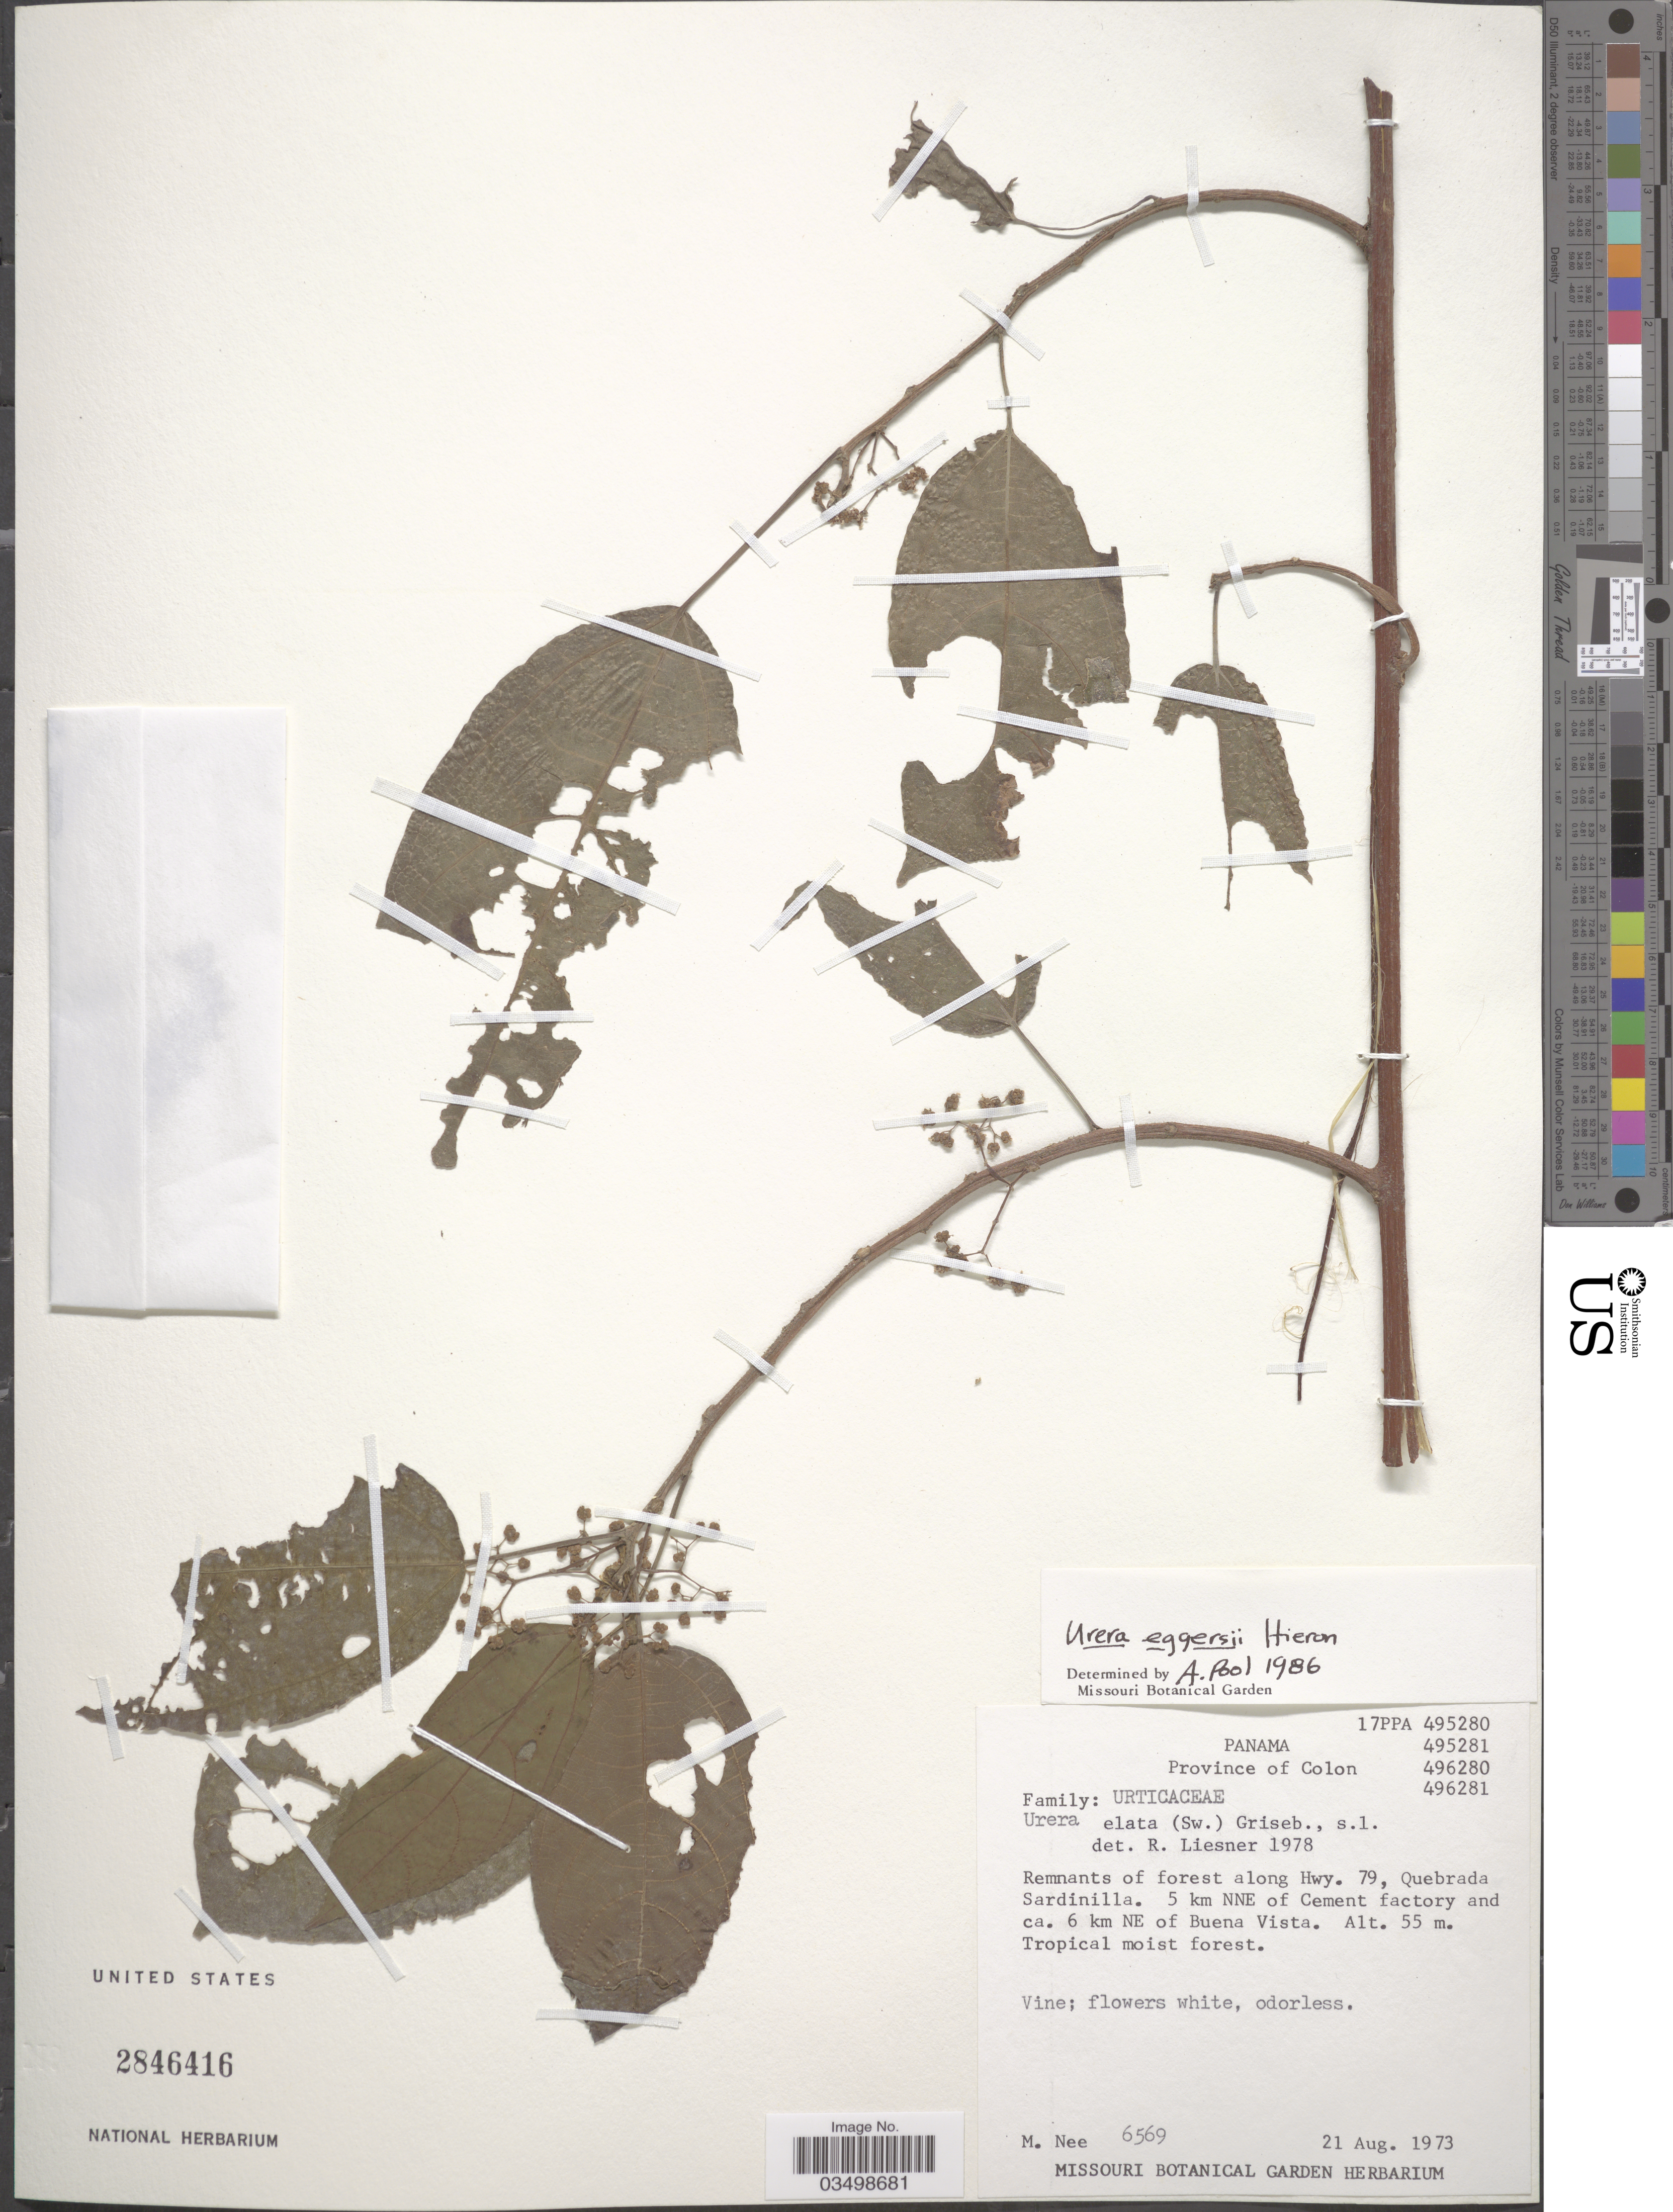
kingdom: Plantae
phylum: Tracheophyta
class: Magnoliopsida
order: Rosales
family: Urticaceae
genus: Urera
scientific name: Urera simplex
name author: Wedd.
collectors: M. Nee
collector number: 6569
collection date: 1973-08-21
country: Panama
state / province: Colón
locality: Along Hwy. 79, Quebrada Sardinilla. 5 km NNE of Cement factory and ca. 6 km NE of Buena Vista.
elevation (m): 55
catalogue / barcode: US 2846416